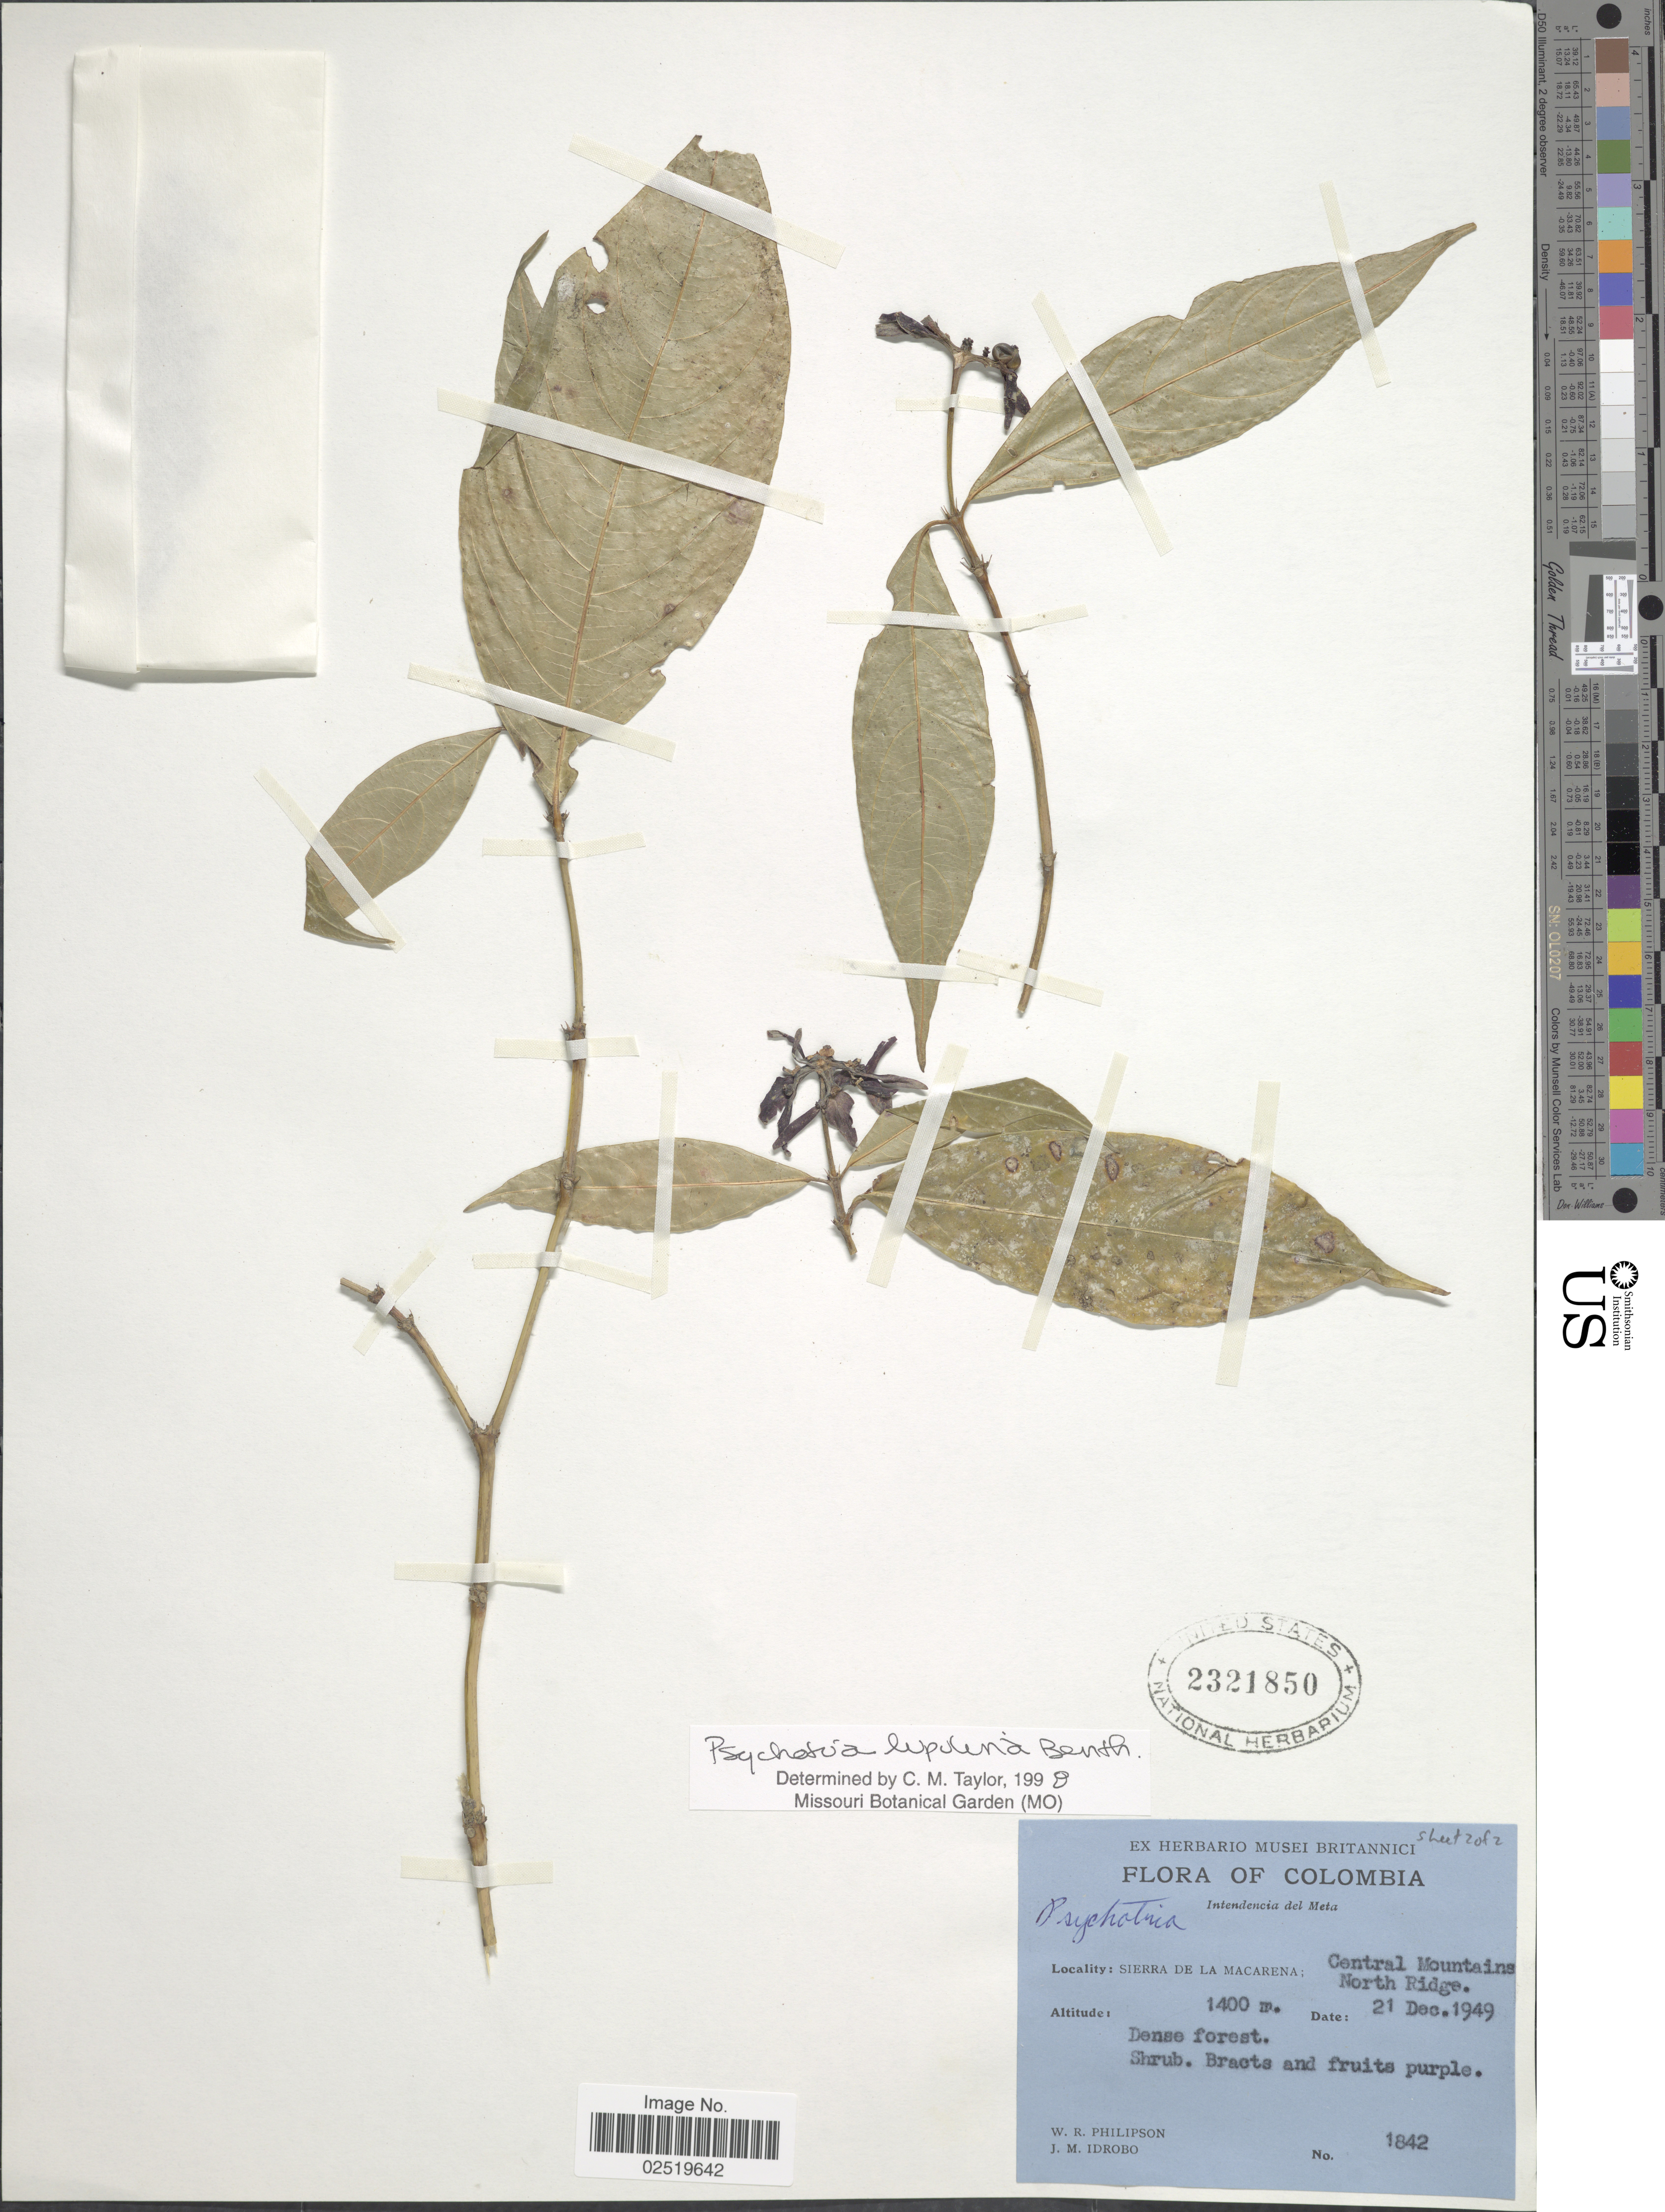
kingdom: Plantae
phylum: Tracheophyta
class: Magnoliopsida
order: Gentianales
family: Rubiaceae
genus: Psychotria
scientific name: Psychotria lupulina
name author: Benth.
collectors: W. R. Philipson & J. M. Idrobo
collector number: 1842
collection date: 1949-12-21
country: Colombia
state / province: Meta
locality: Sierra de La Macarena: Central Mountains North Ridge.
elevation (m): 1400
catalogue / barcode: US 2321850